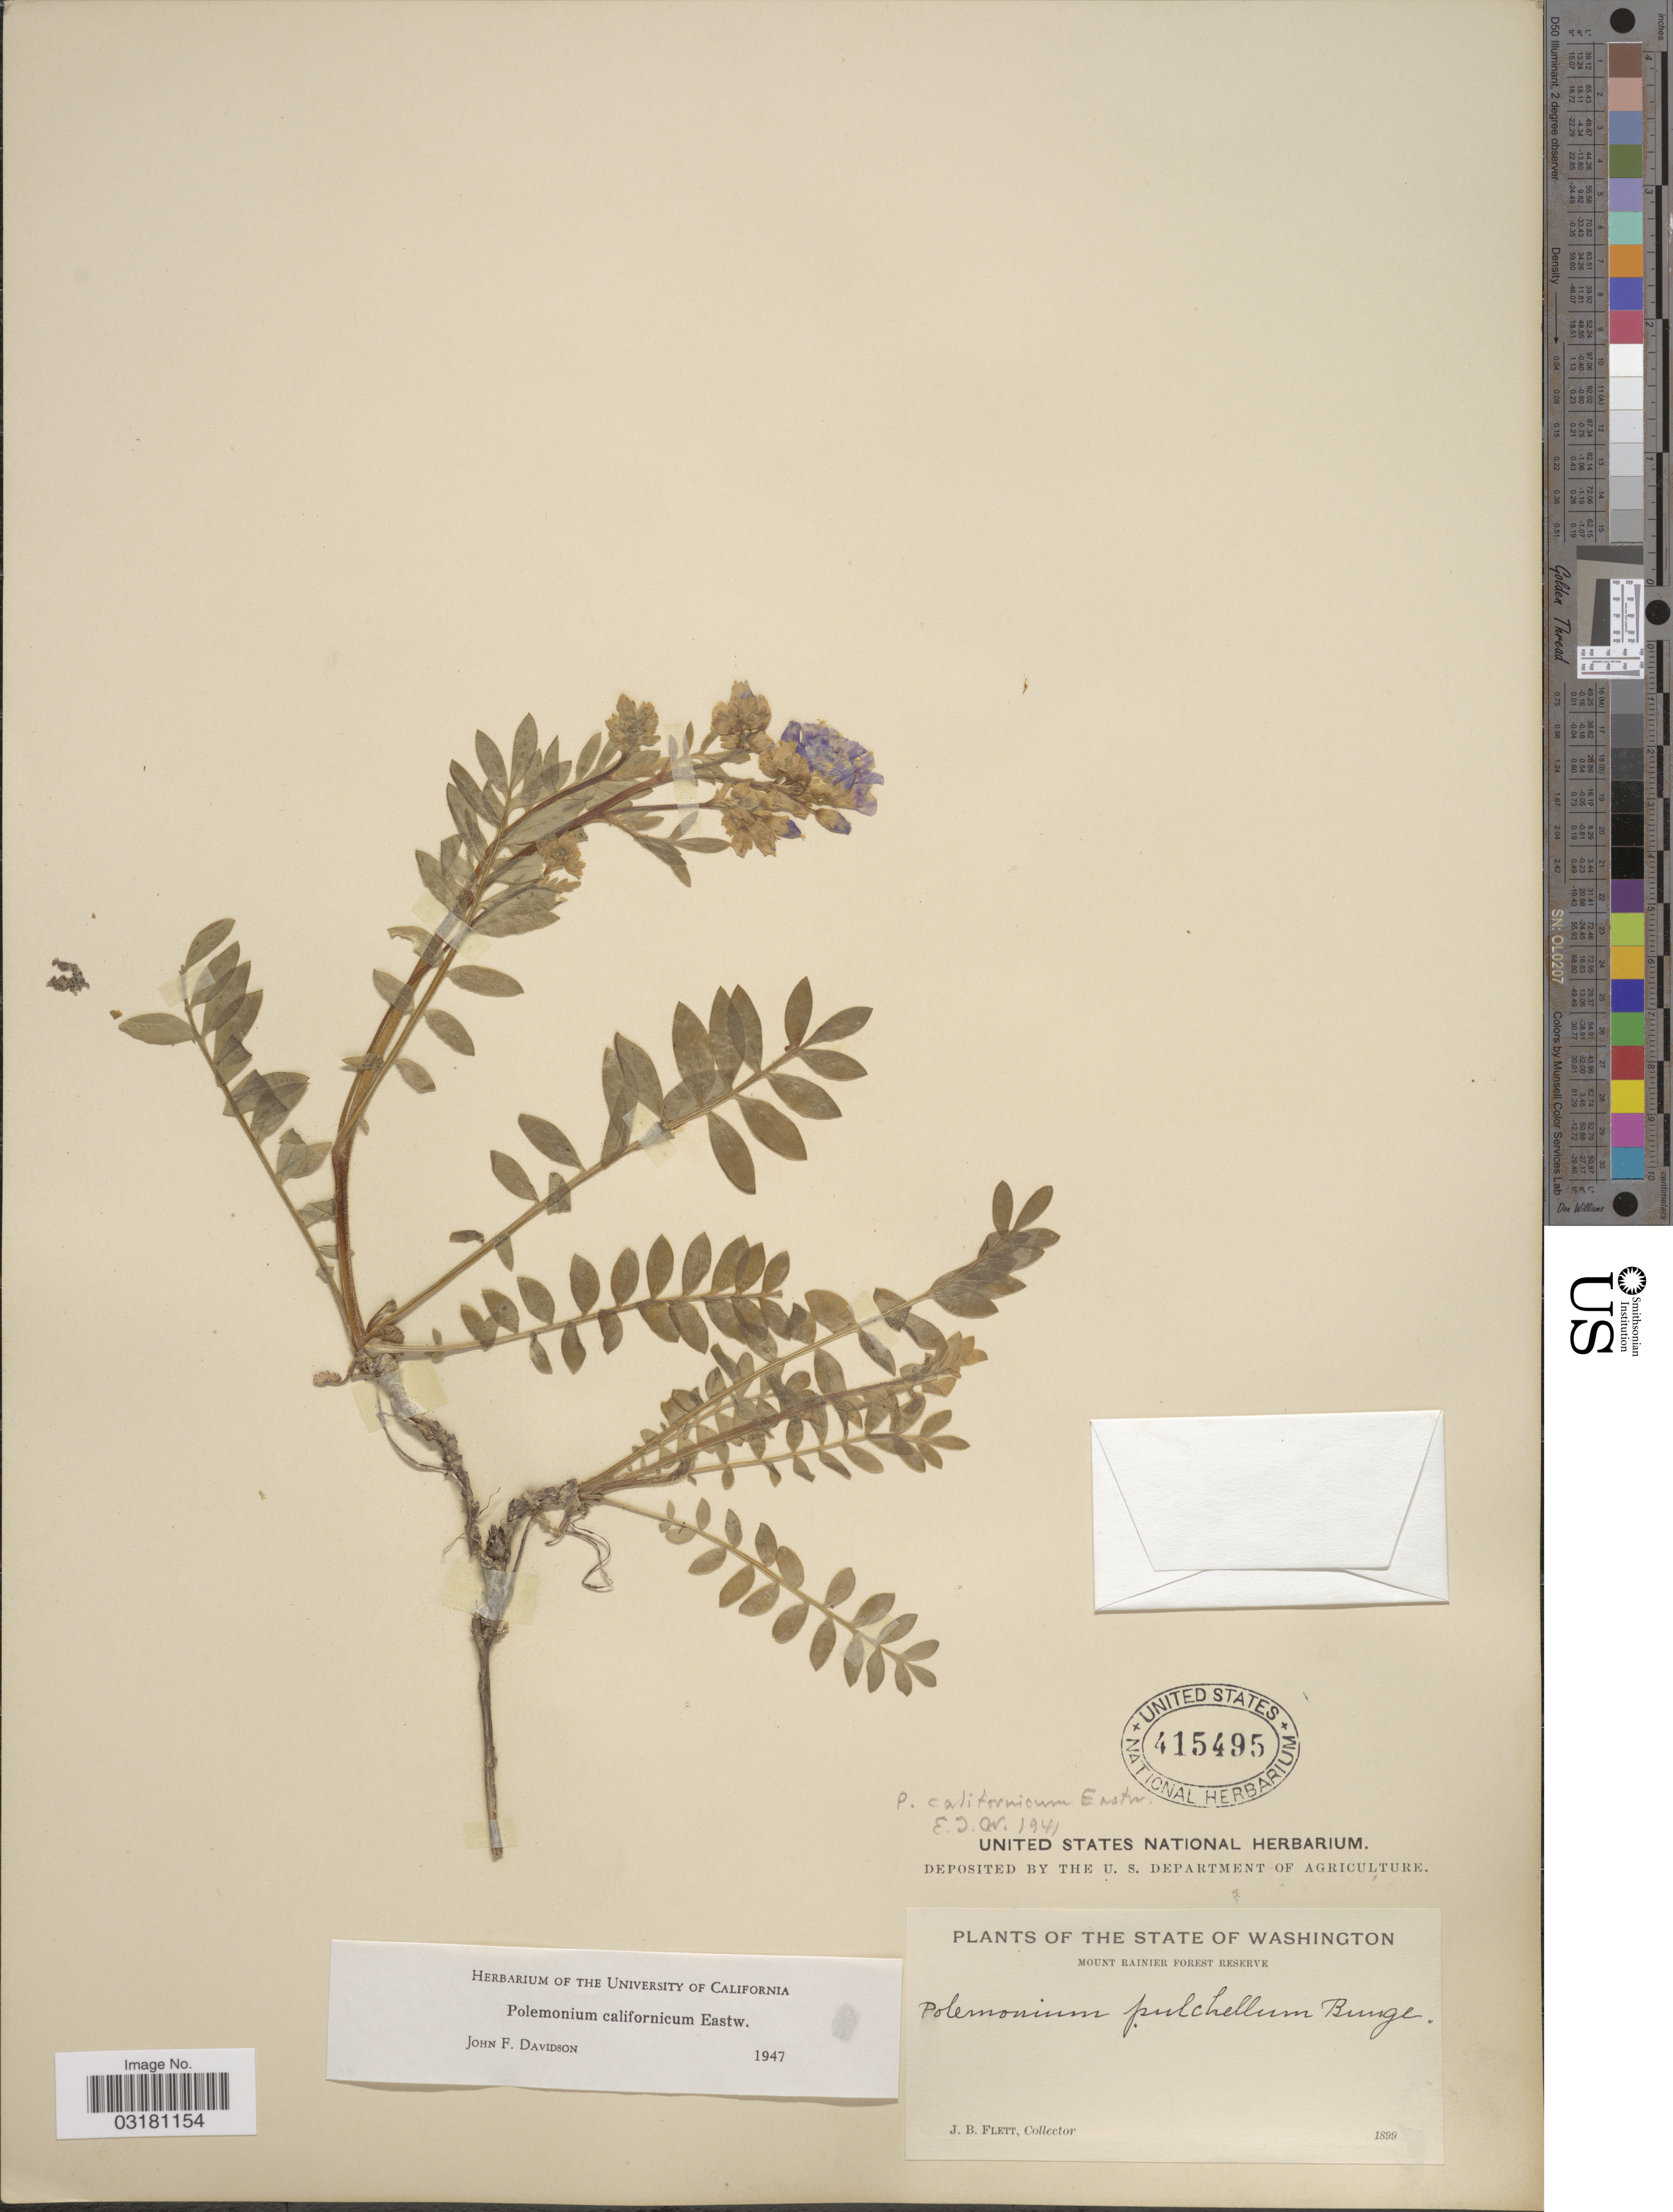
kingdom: Plantae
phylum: Tracheophyta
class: Magnoliopsida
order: Ericales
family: Polemoniaceae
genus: Polemonium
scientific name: Polemonium californicum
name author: Eastw.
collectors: J. Flett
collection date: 1899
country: United States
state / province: Washington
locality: Mount Rainier Forest Reserve.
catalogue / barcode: US 415495